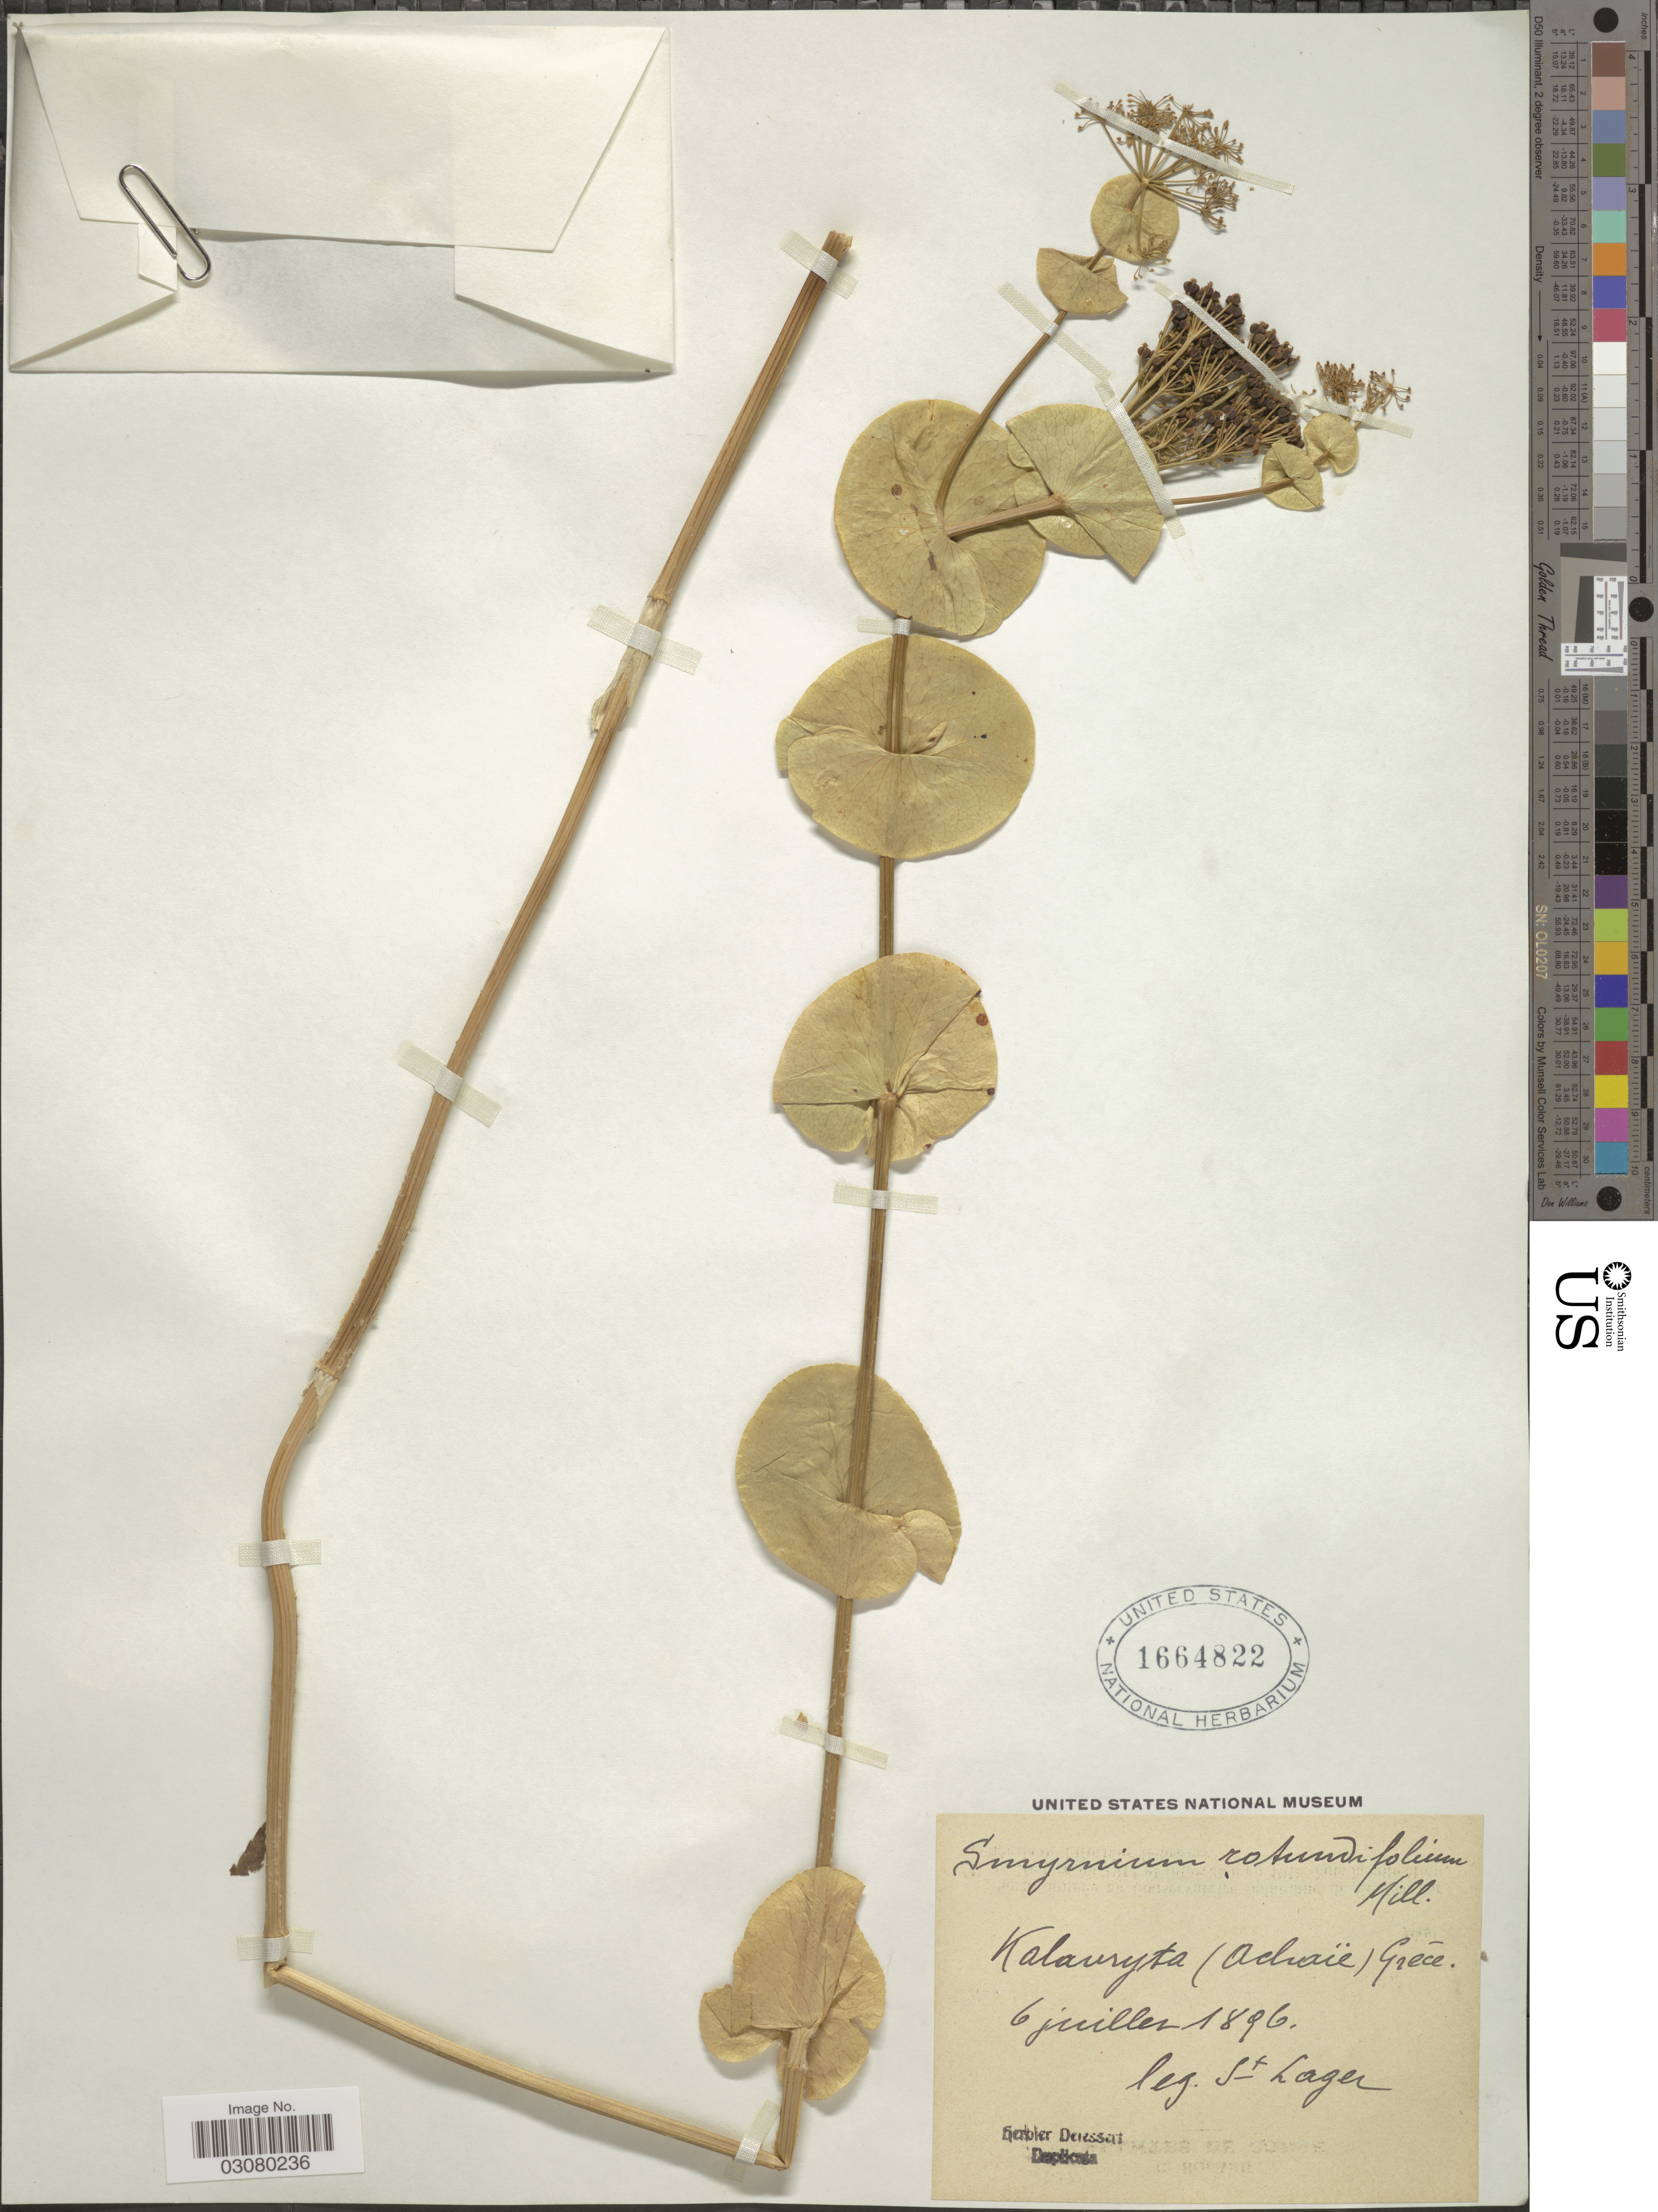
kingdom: Plantae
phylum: Tracheophyta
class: Magnoliopsida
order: Apiales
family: Apiaceae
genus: Smyrnium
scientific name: Smyrnium rotundifolium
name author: Mill.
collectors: Saint-Lager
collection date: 1896-07-06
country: Greece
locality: Kalavrytha (Achaië).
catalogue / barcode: US 1664822